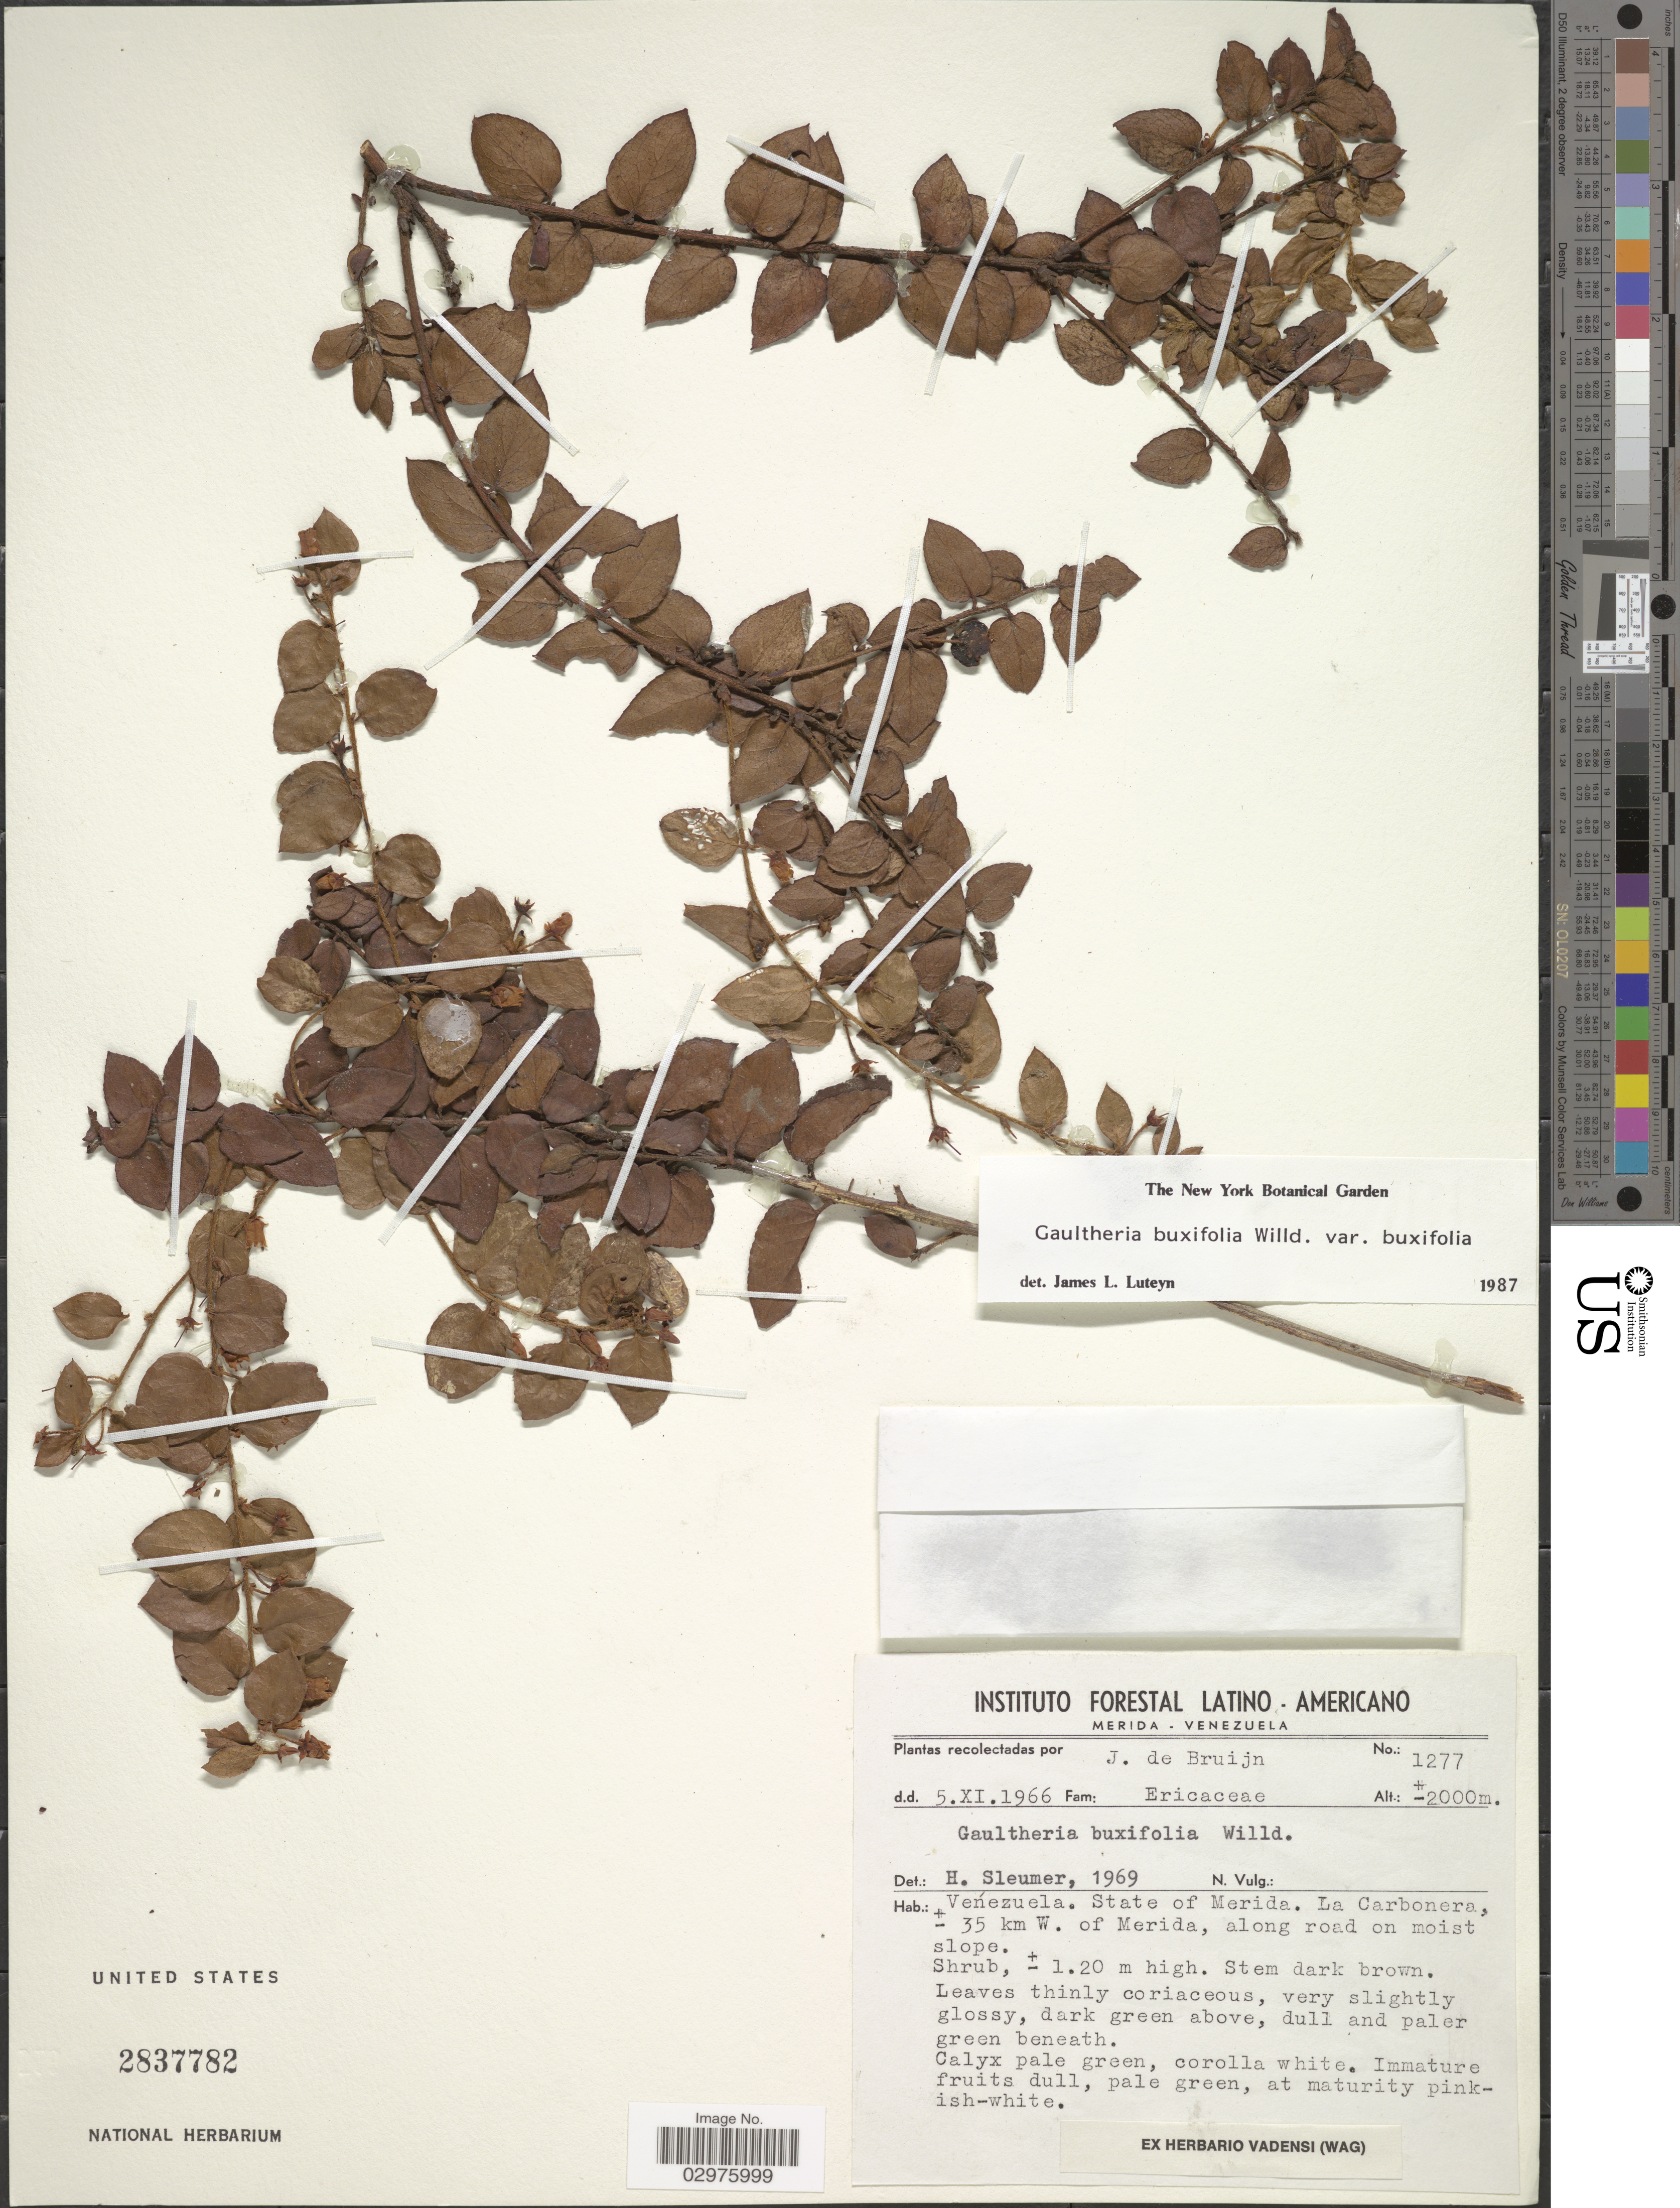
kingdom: Plantae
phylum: Tracheophyta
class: Magnoliopsida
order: Ericales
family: Ericaceae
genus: Gaultheria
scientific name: Gaultheria buxifolia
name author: Willd.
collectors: J. Bruijn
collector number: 1277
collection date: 1966-11-05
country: Venezuela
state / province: Mérida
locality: State of Merida. La Carbonera, ± 35 km W. of Merida, along road on moist slope.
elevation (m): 2000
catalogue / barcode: US 2837782